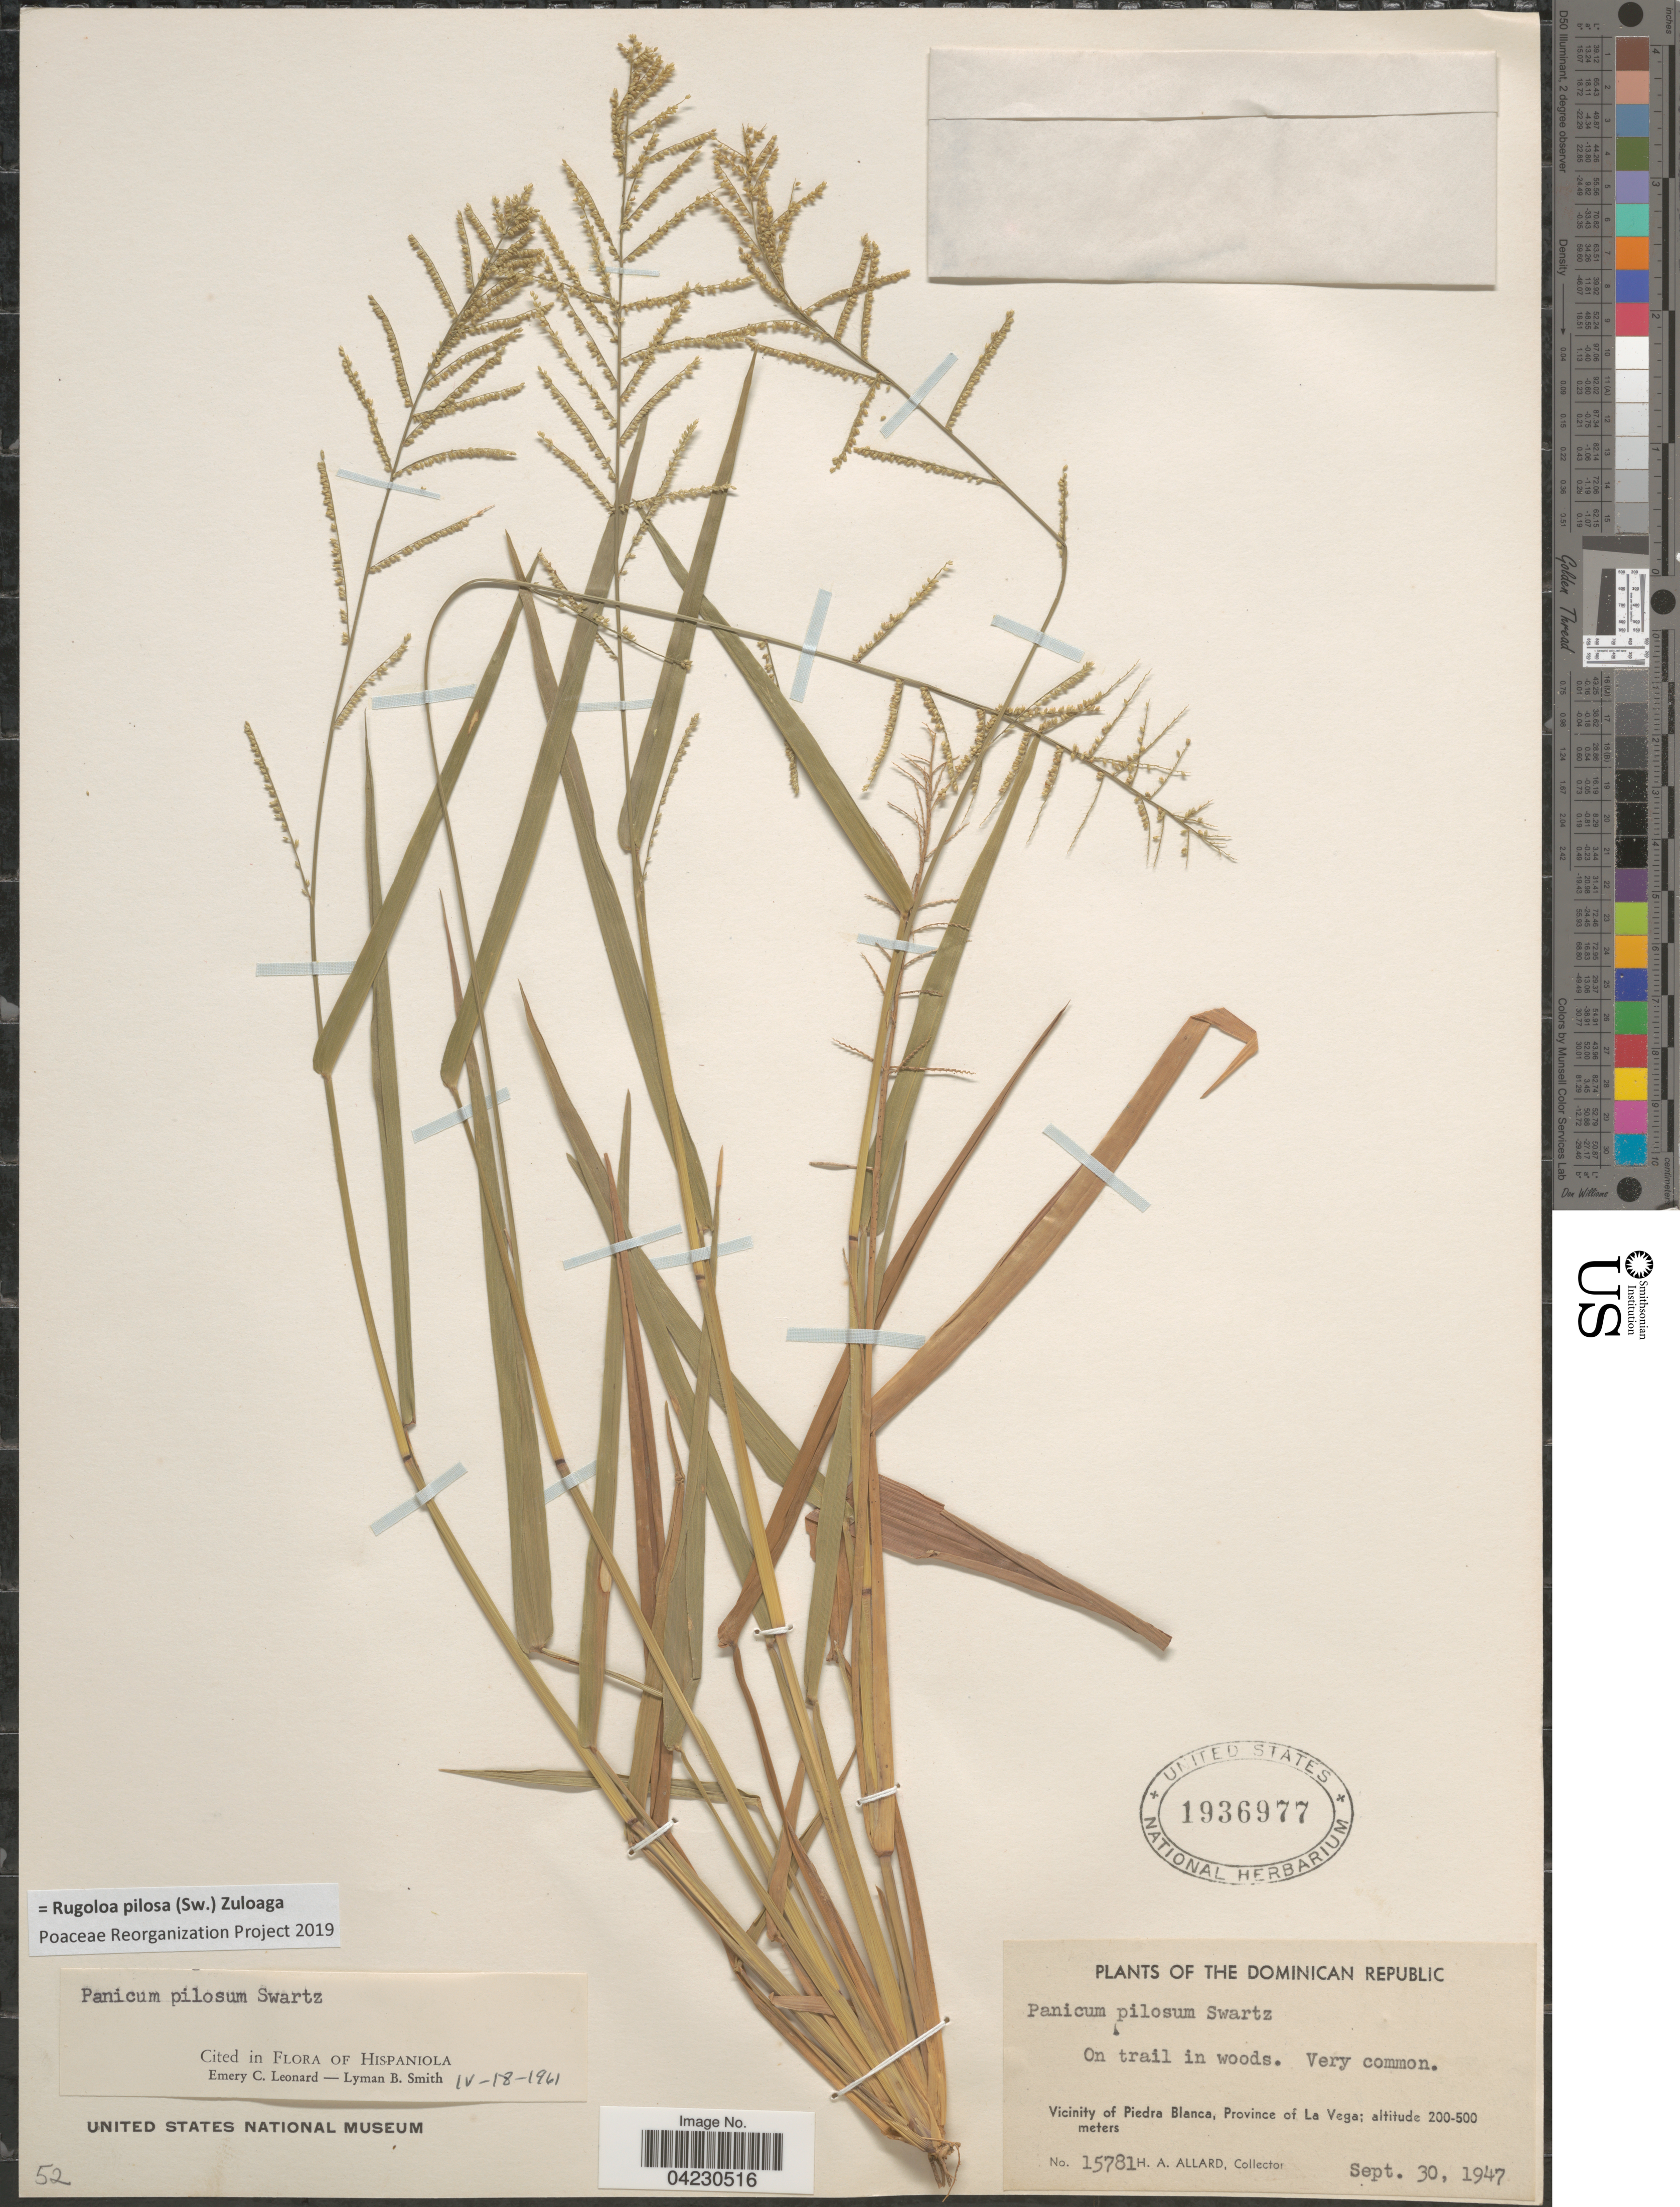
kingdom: Plantae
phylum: Tracheophyta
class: Liliopsida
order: Poales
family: Poaceae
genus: Rugoloa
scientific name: Rugoloa pilosa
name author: (Sw.) Zuloaga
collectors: H. A. Allard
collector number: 15781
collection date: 1947-09-30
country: Dominican Republic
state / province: La Vega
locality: Vicinity of Piedra Blanca.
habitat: on trail in woods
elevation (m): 200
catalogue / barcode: US 1936977